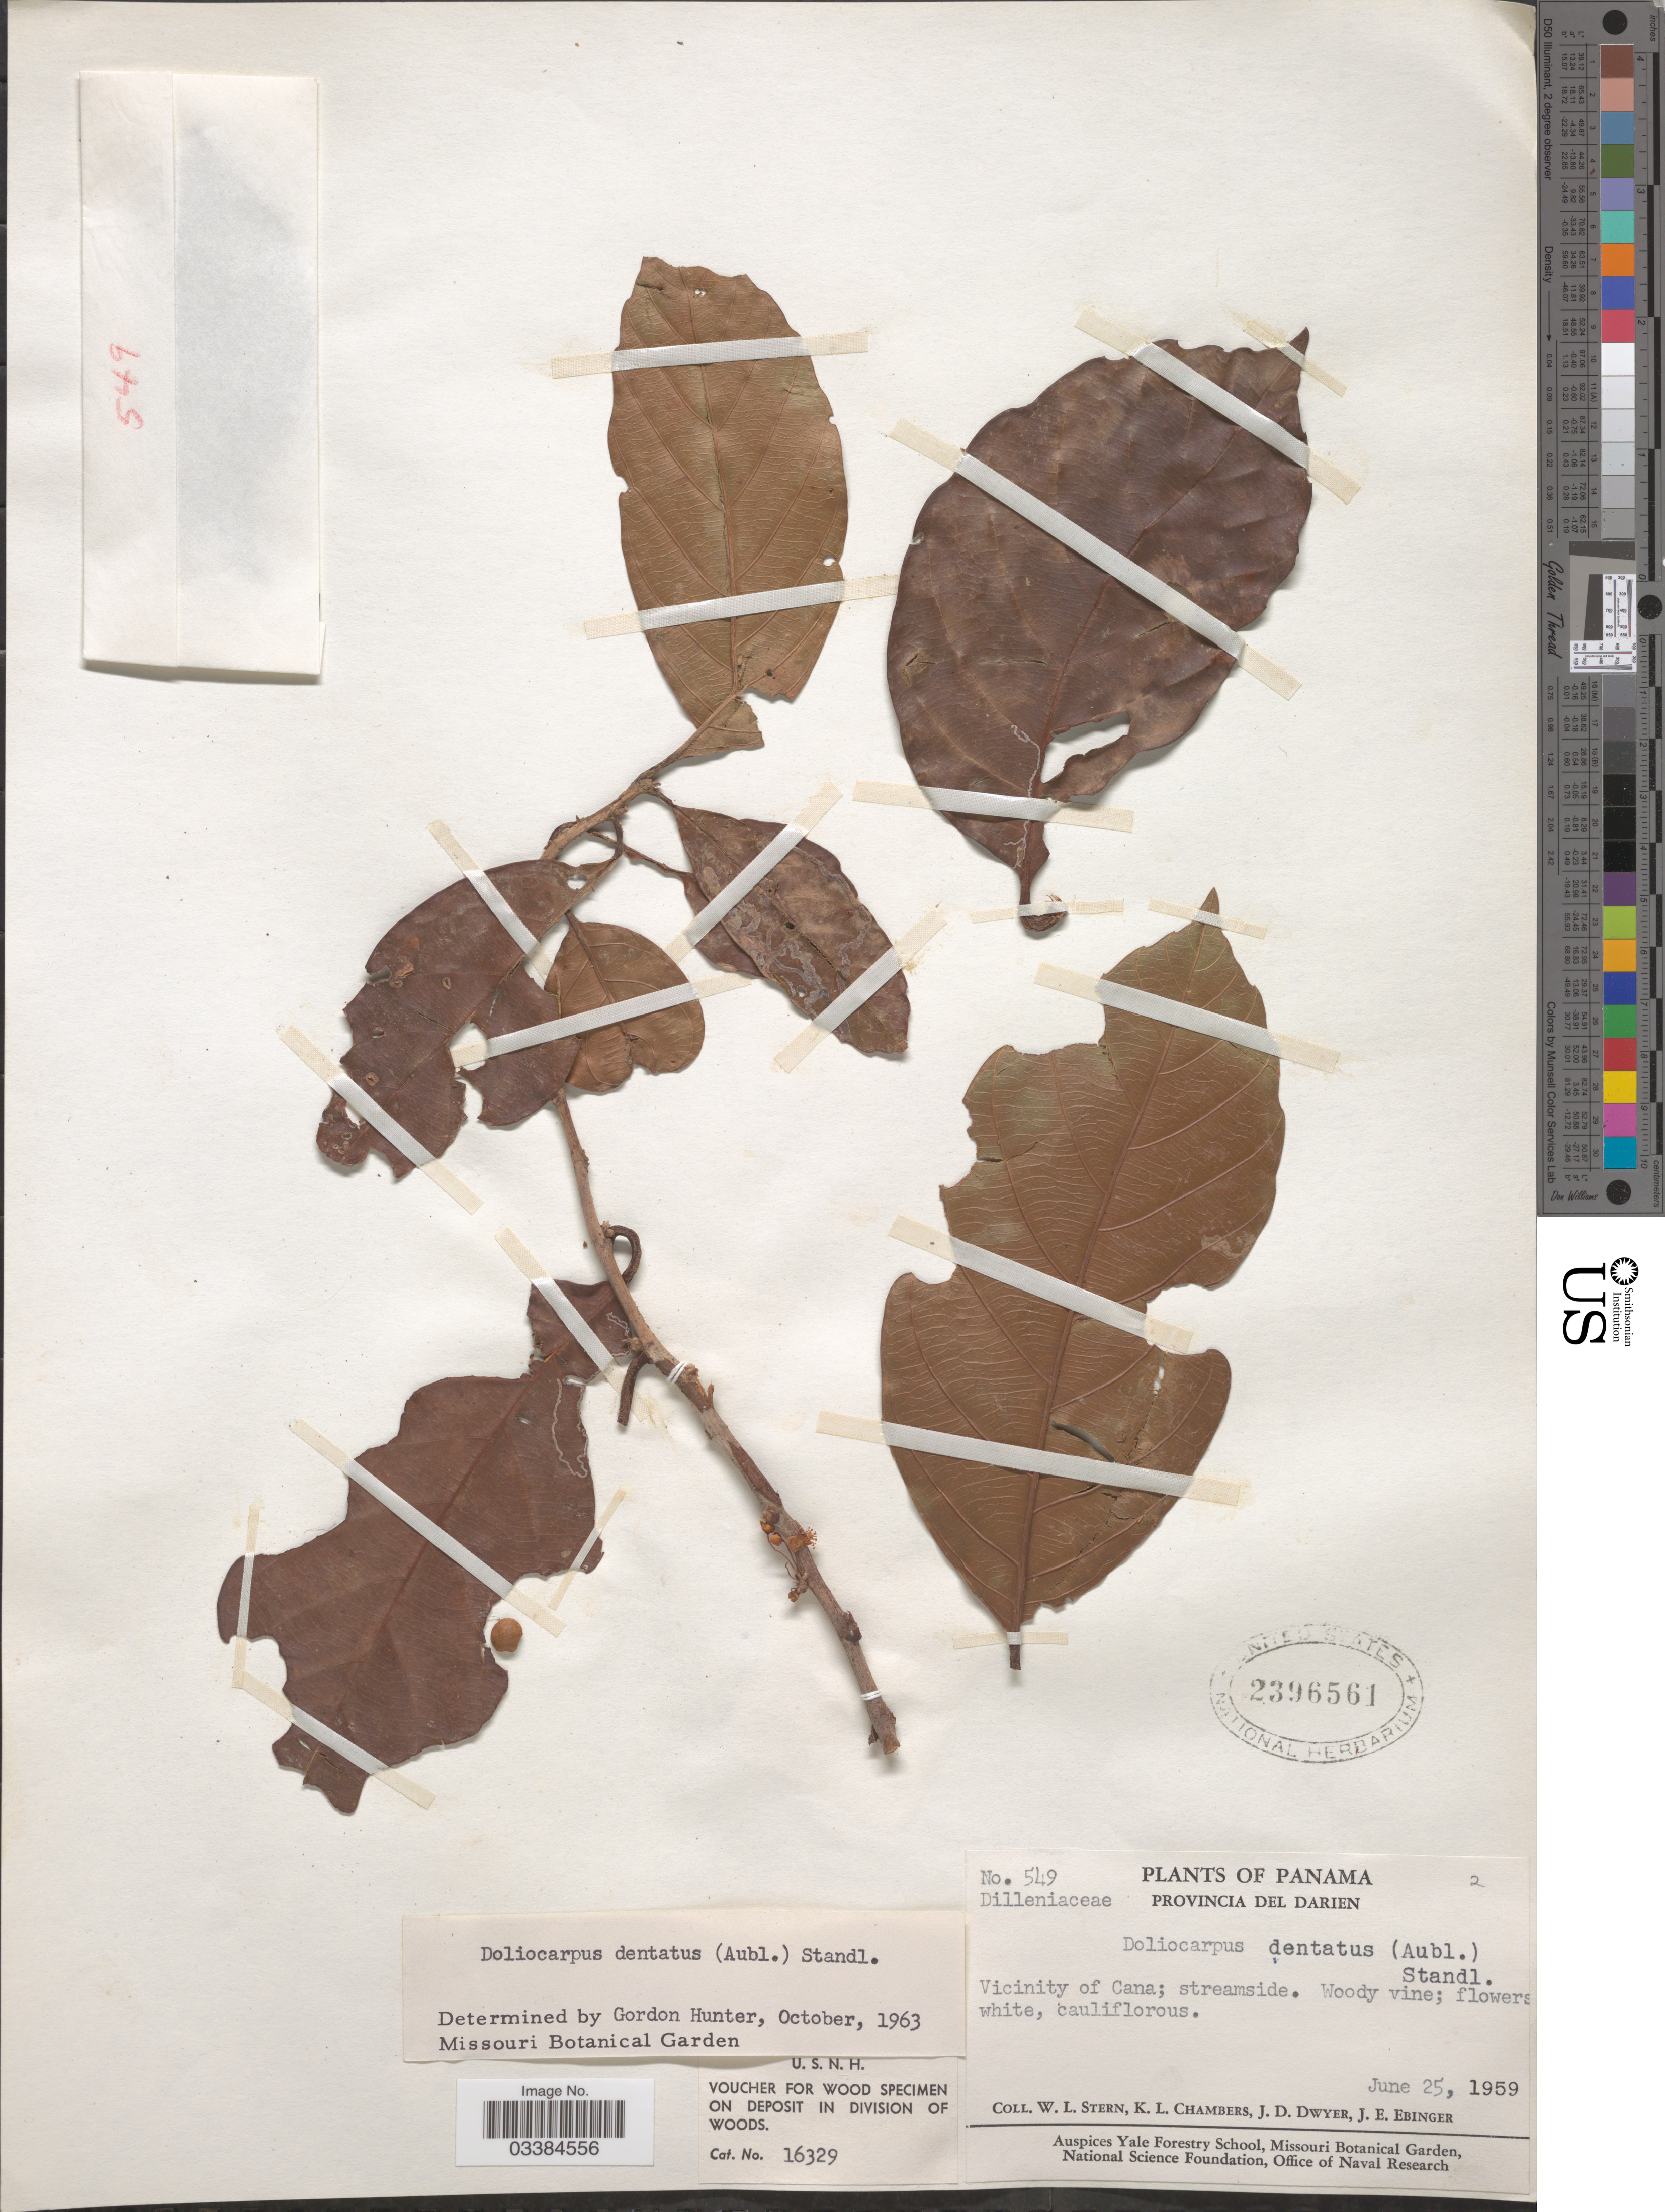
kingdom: Plantae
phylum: Tracheophyta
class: Magnoliopsida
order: Dilleniales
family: Dilleniaceae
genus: Doliocarpus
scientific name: Doliocarpus dentatus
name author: (Aubl.) Standl.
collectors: W. L. Stern, K. Chambers, J. D. Dwyer & J. Ebinger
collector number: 549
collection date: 1959-06-25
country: Panama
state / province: Darién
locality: Vicinity of Cana; streamside.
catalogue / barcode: US 2396561